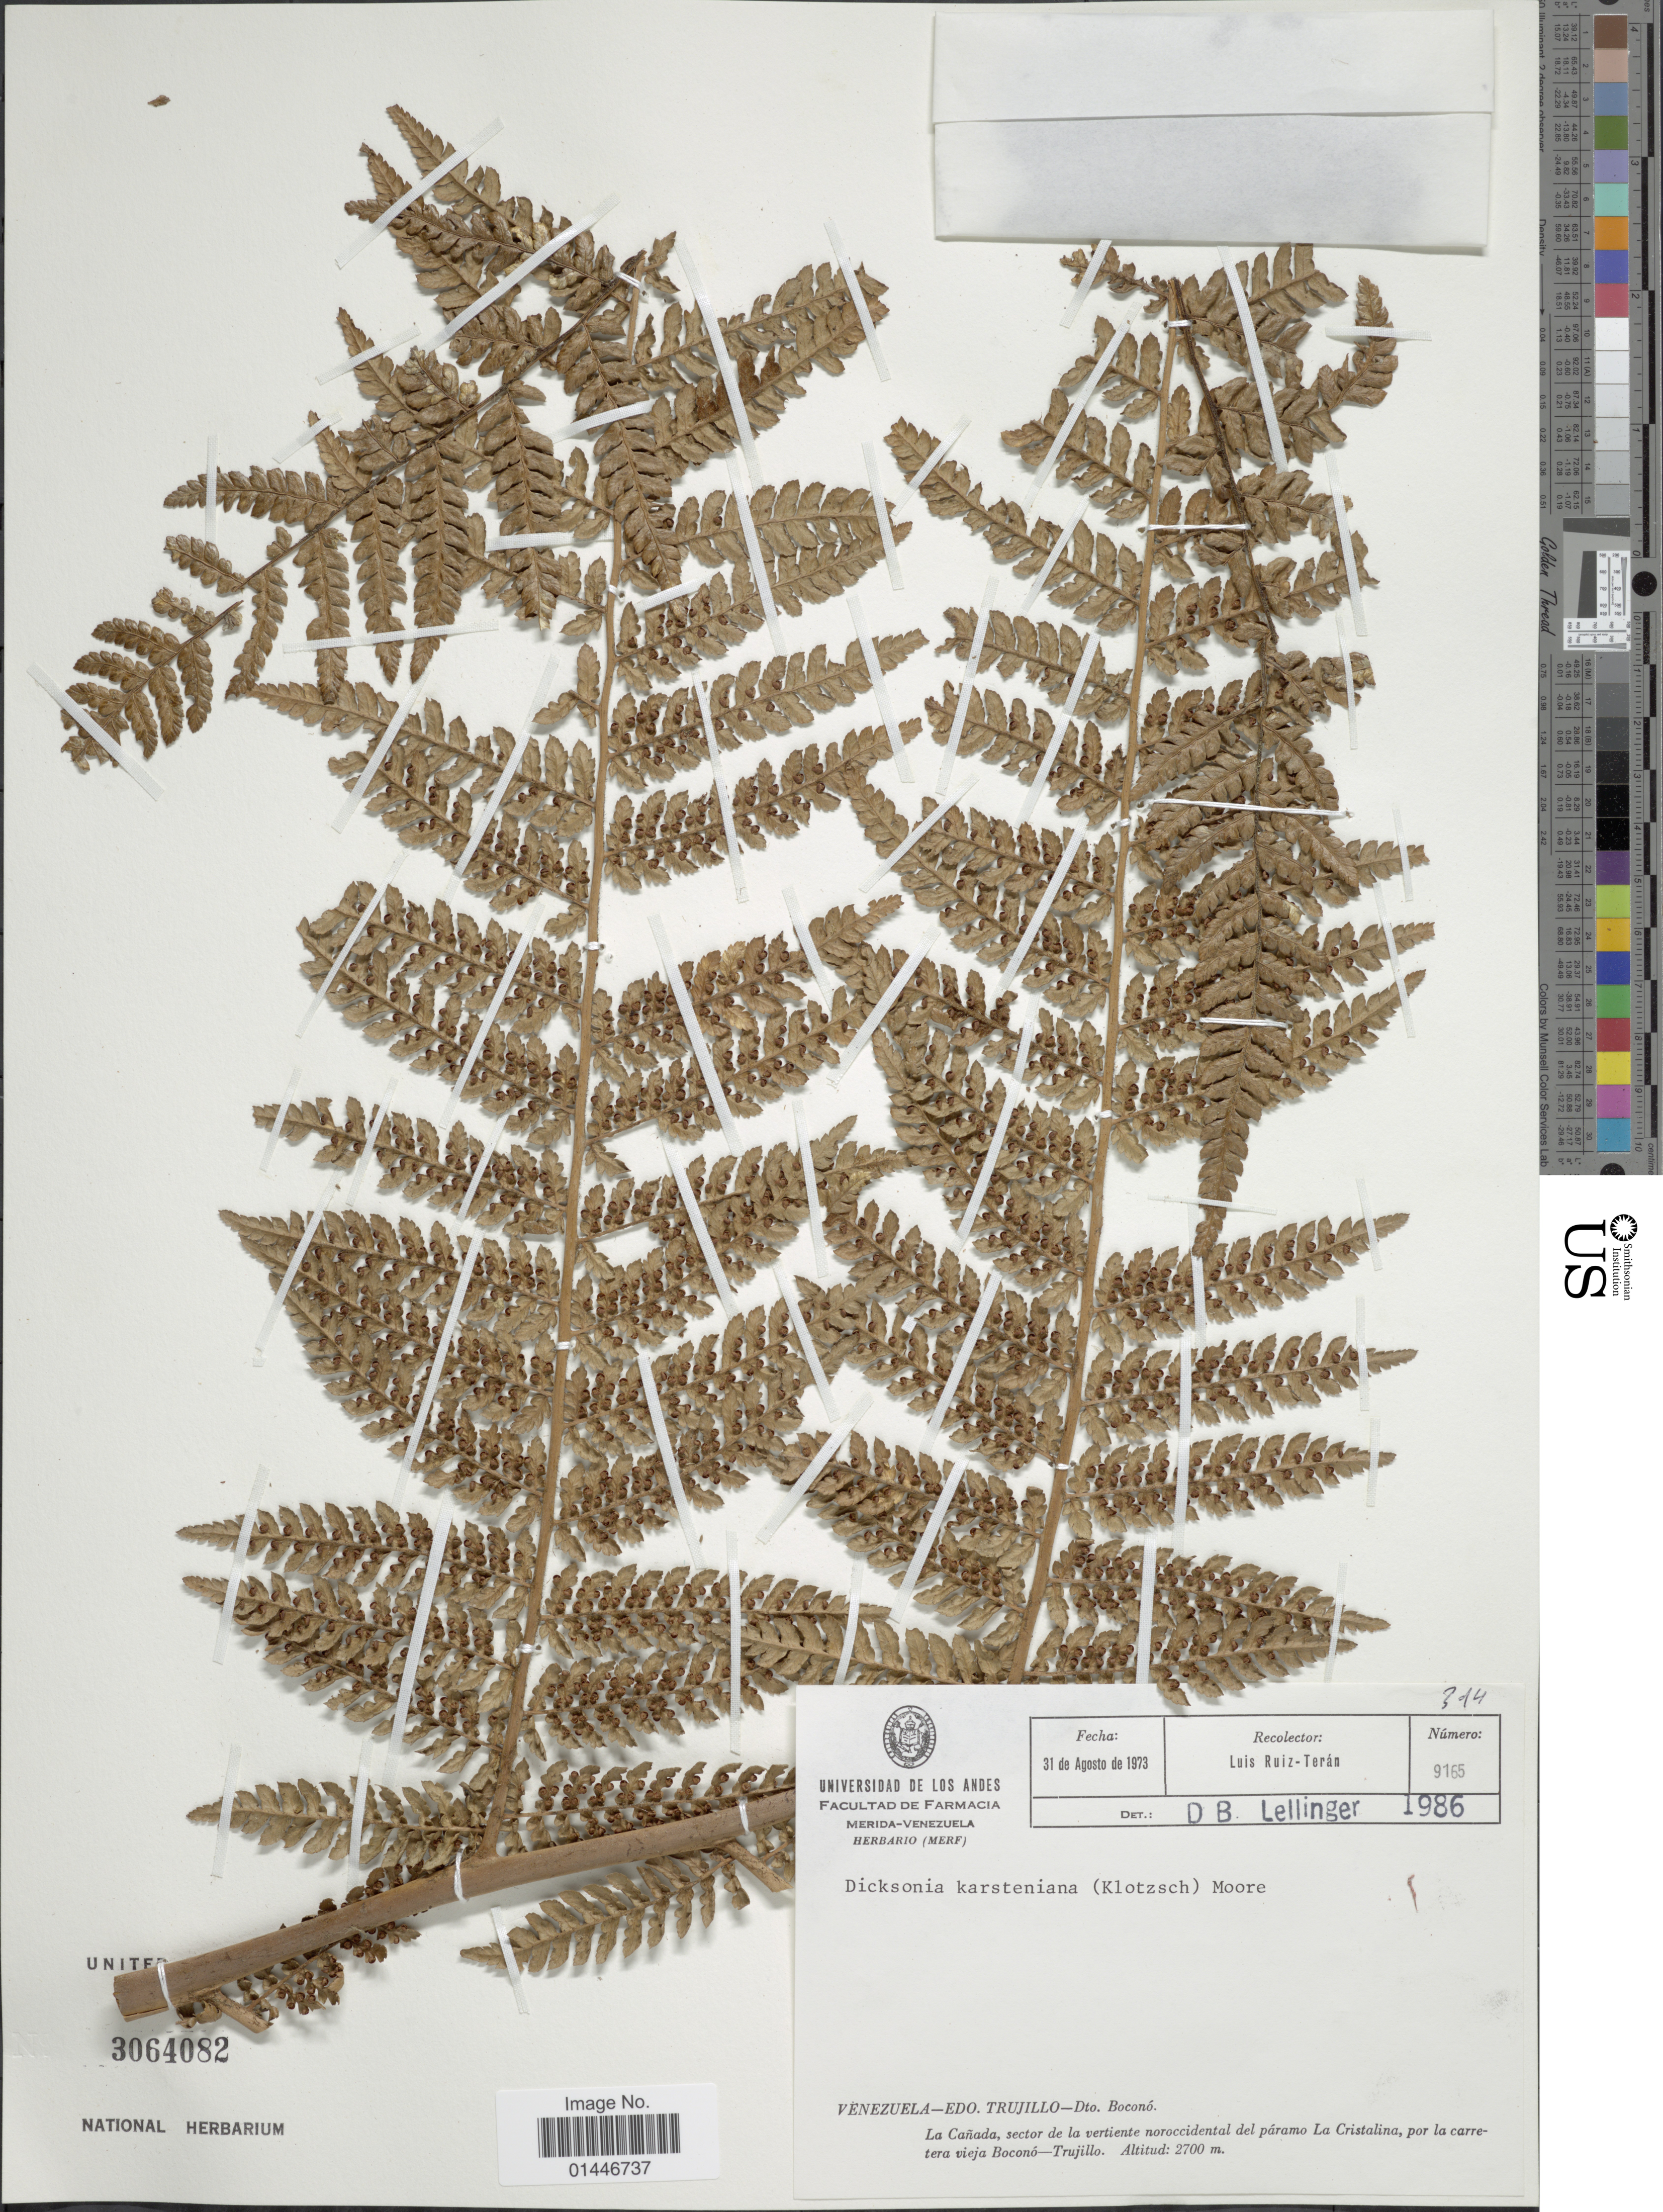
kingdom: Plantae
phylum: Tracheophyta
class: Polypodiopsida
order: Cyatheales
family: Dicksoniaceae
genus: Dicksonia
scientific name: Dicksonia karsteniana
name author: Klotzsch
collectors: L. Teran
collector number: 9165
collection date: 1973-08-31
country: Venezuela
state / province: Trujillo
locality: Dto. Bocono, La Canada, sector de la vertiente noroccidental del paramo La Cristalina, por la carretera vieja Bocono-Trujillo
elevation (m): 2700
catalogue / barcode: US 3064082